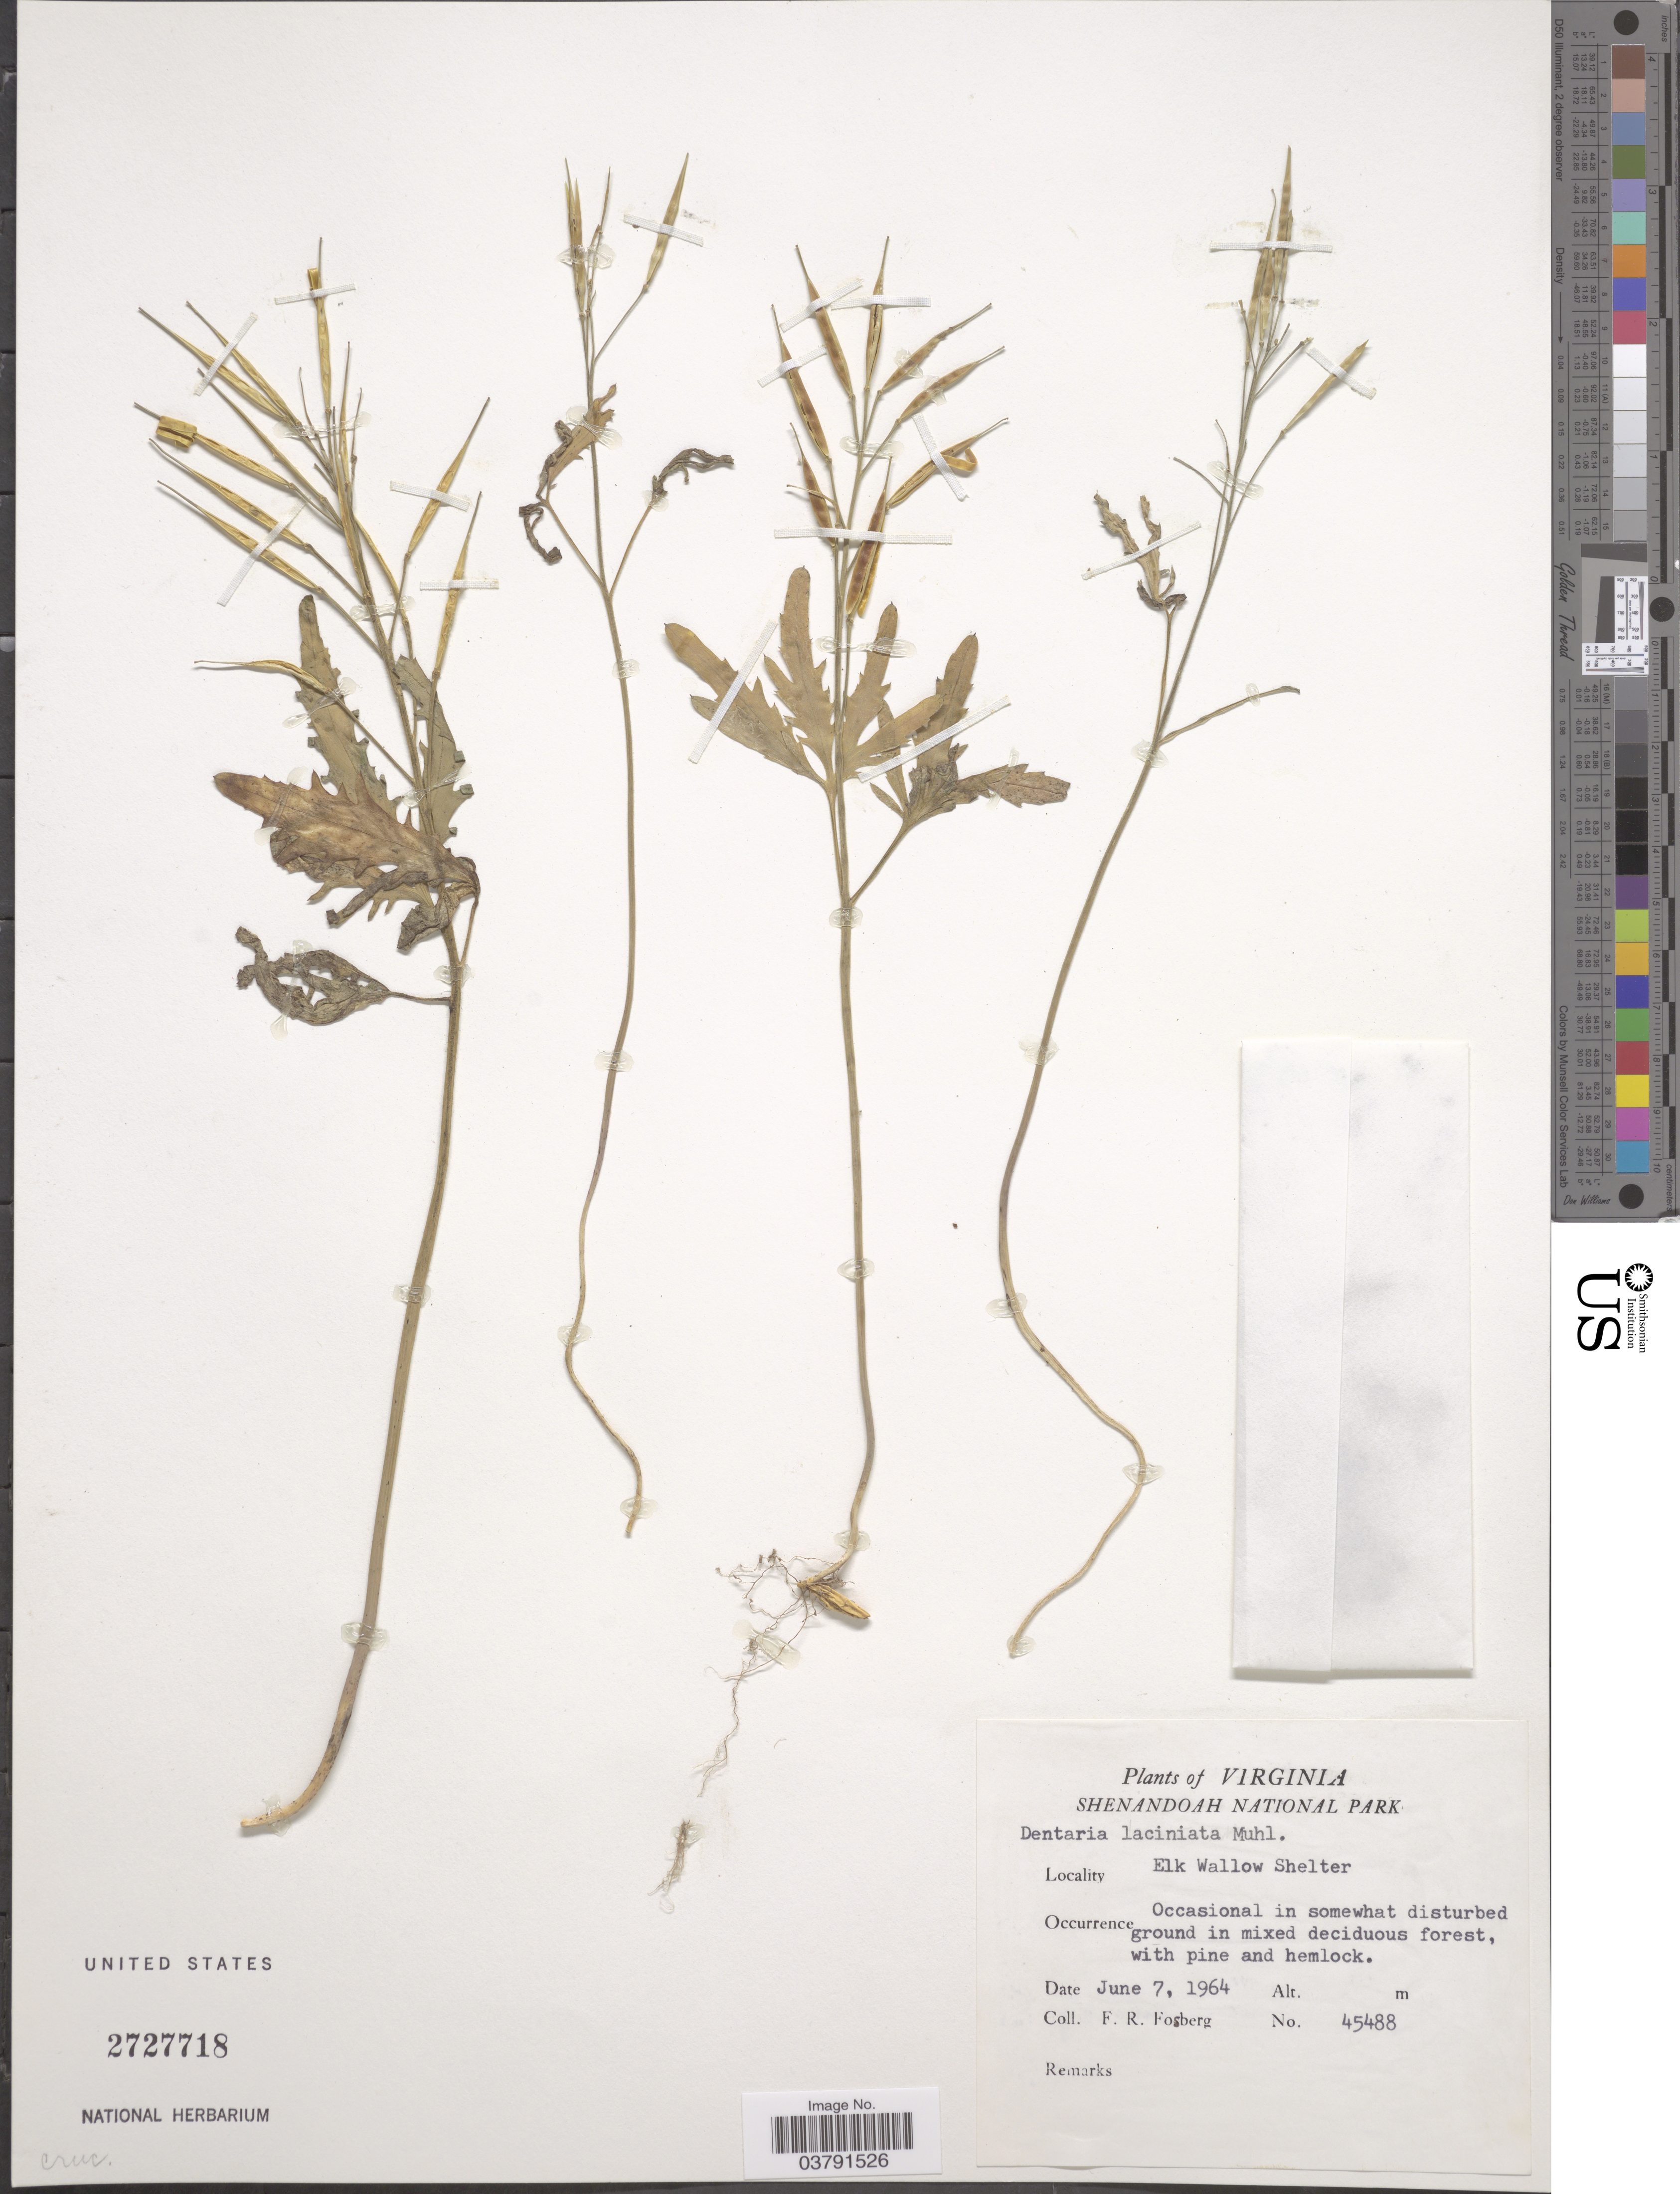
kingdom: Plantae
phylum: Tracheophyta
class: Magnoliopsida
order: Brassicales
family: Brassicaceae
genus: Dentaria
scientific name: Dentaria laciniata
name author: Muhl.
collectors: F. R. Fosberg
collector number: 45488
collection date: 1964-06-07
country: United States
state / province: Virginia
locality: Shenandoah National Park. Elk Wallow Shelter.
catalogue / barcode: US 2727718